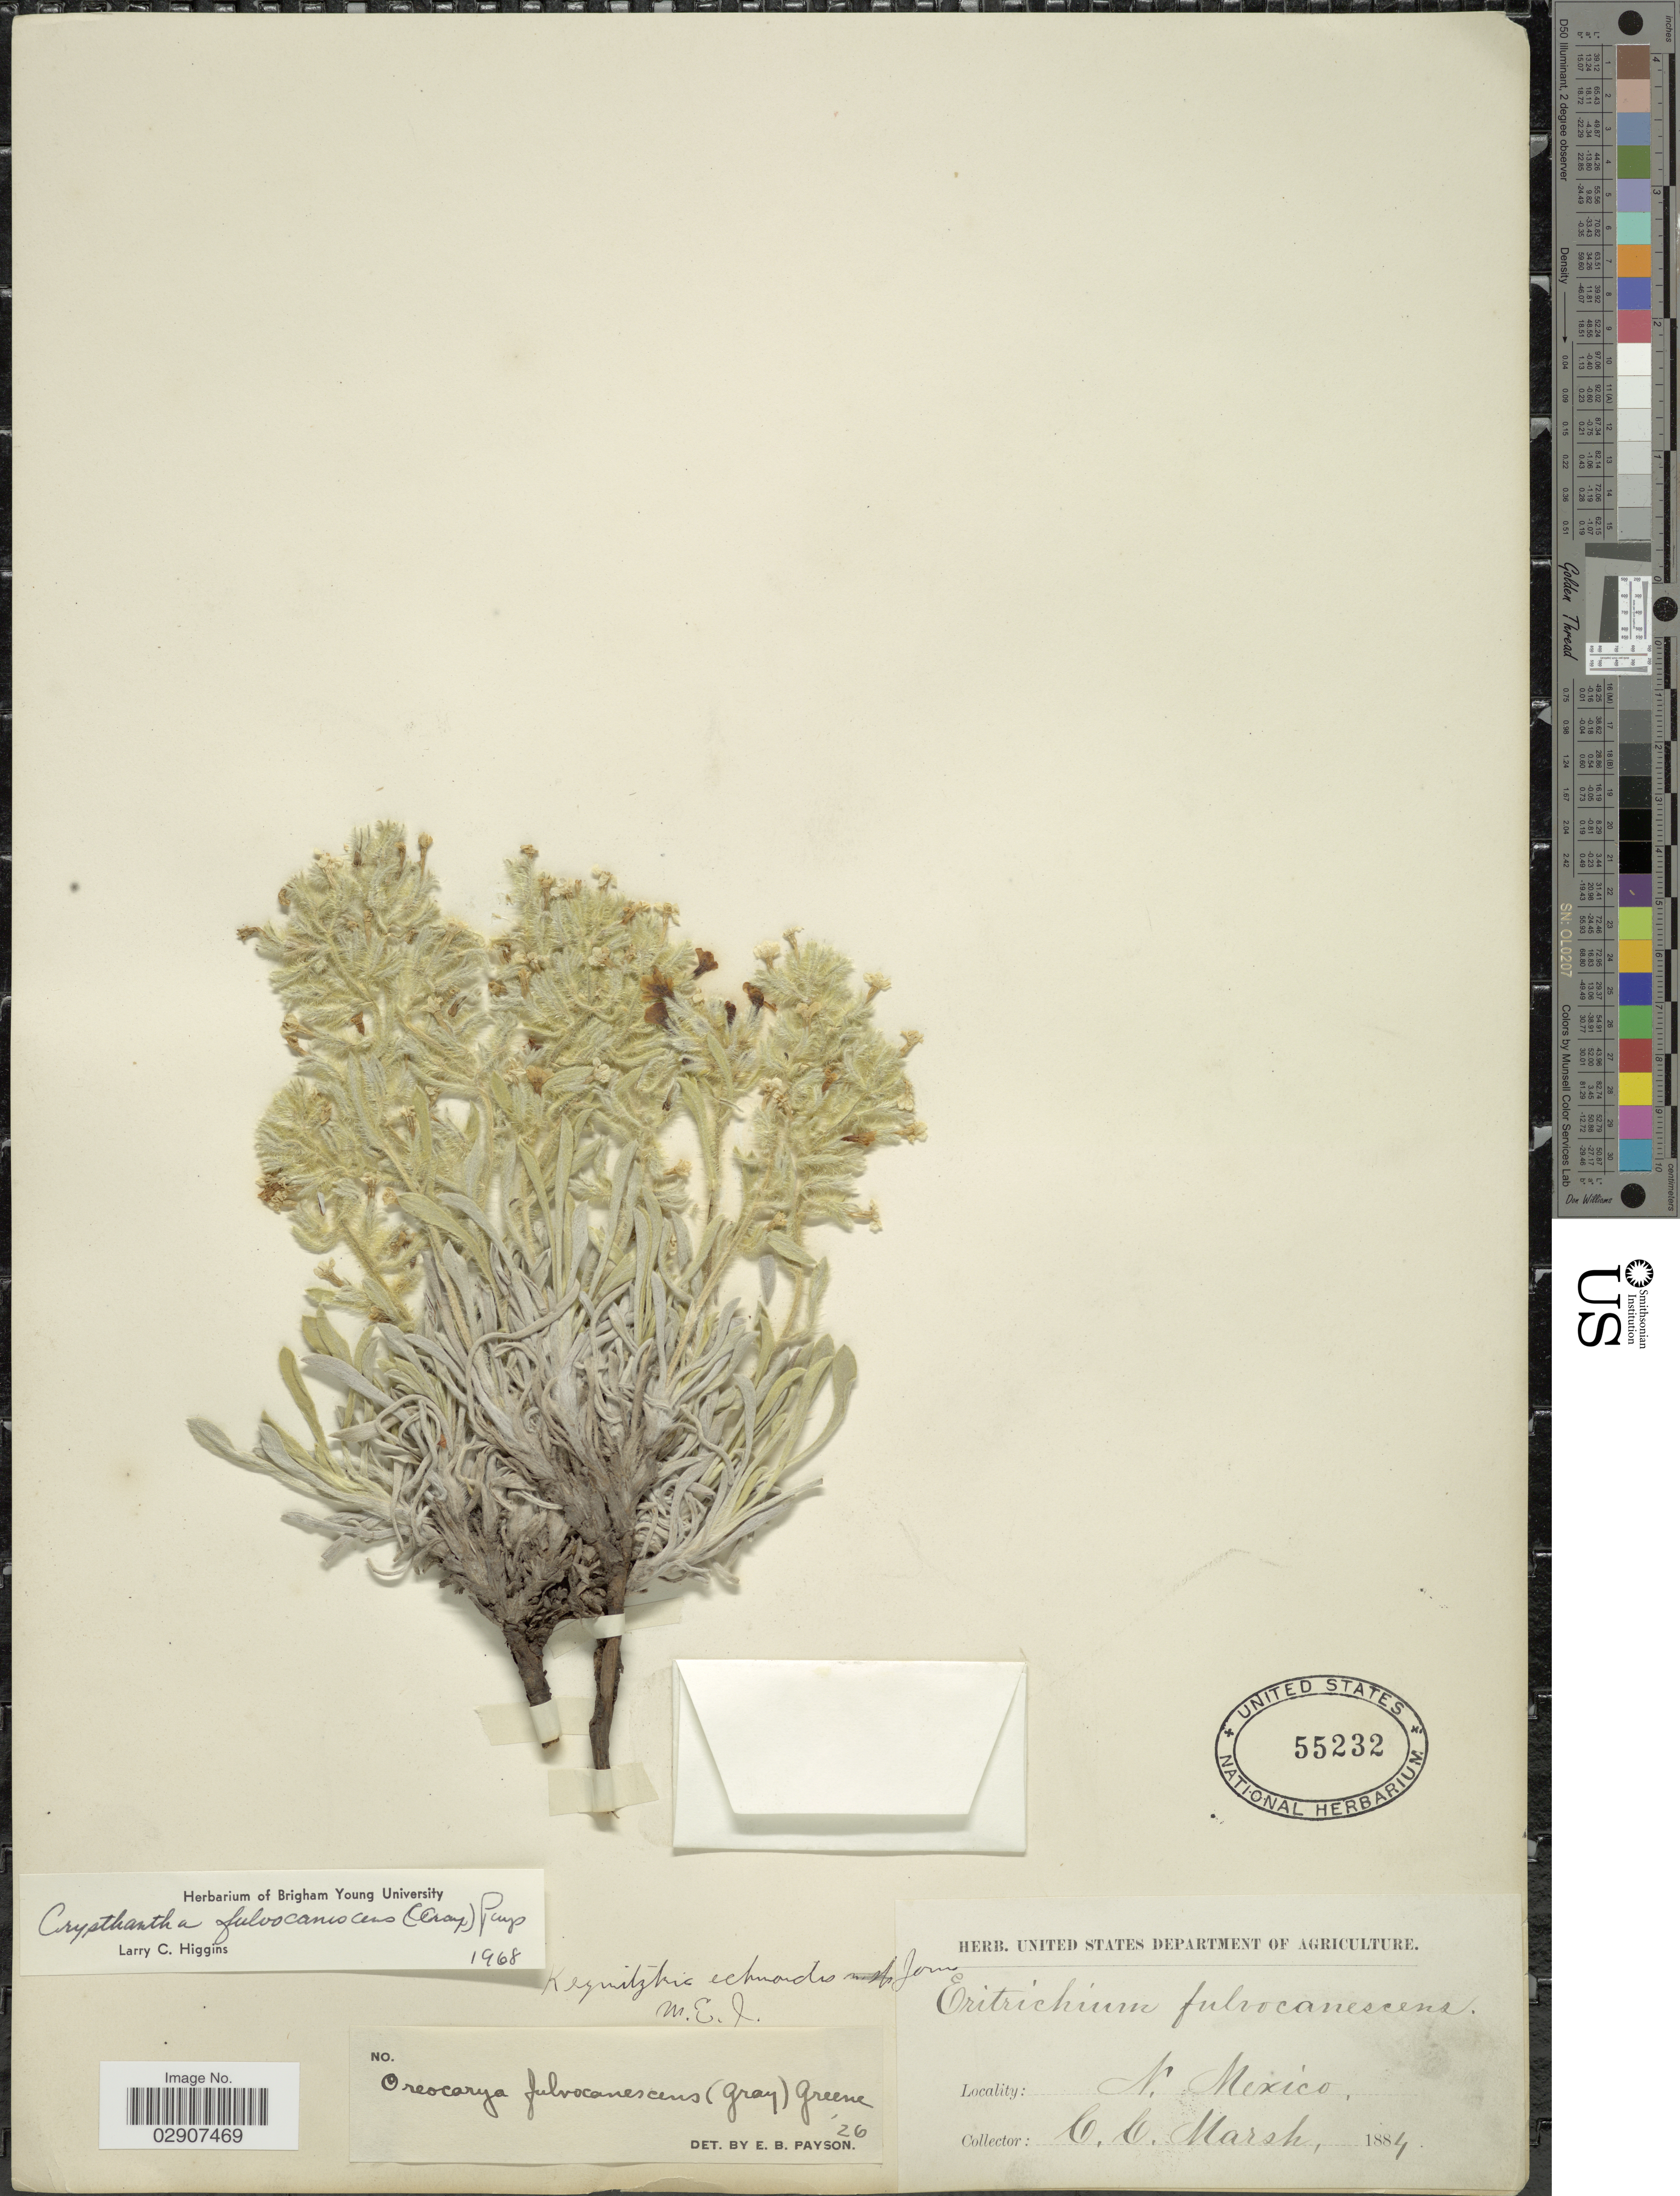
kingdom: Plantae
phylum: Tracheophyta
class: Magnoliopsida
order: Boraginales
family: Boraginaceae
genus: Cryptantha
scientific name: Cryptantha fulvocanescens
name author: (S. Watson) Payson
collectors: C. C. Marsh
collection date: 1884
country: United States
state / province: New Mexico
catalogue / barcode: US 55232